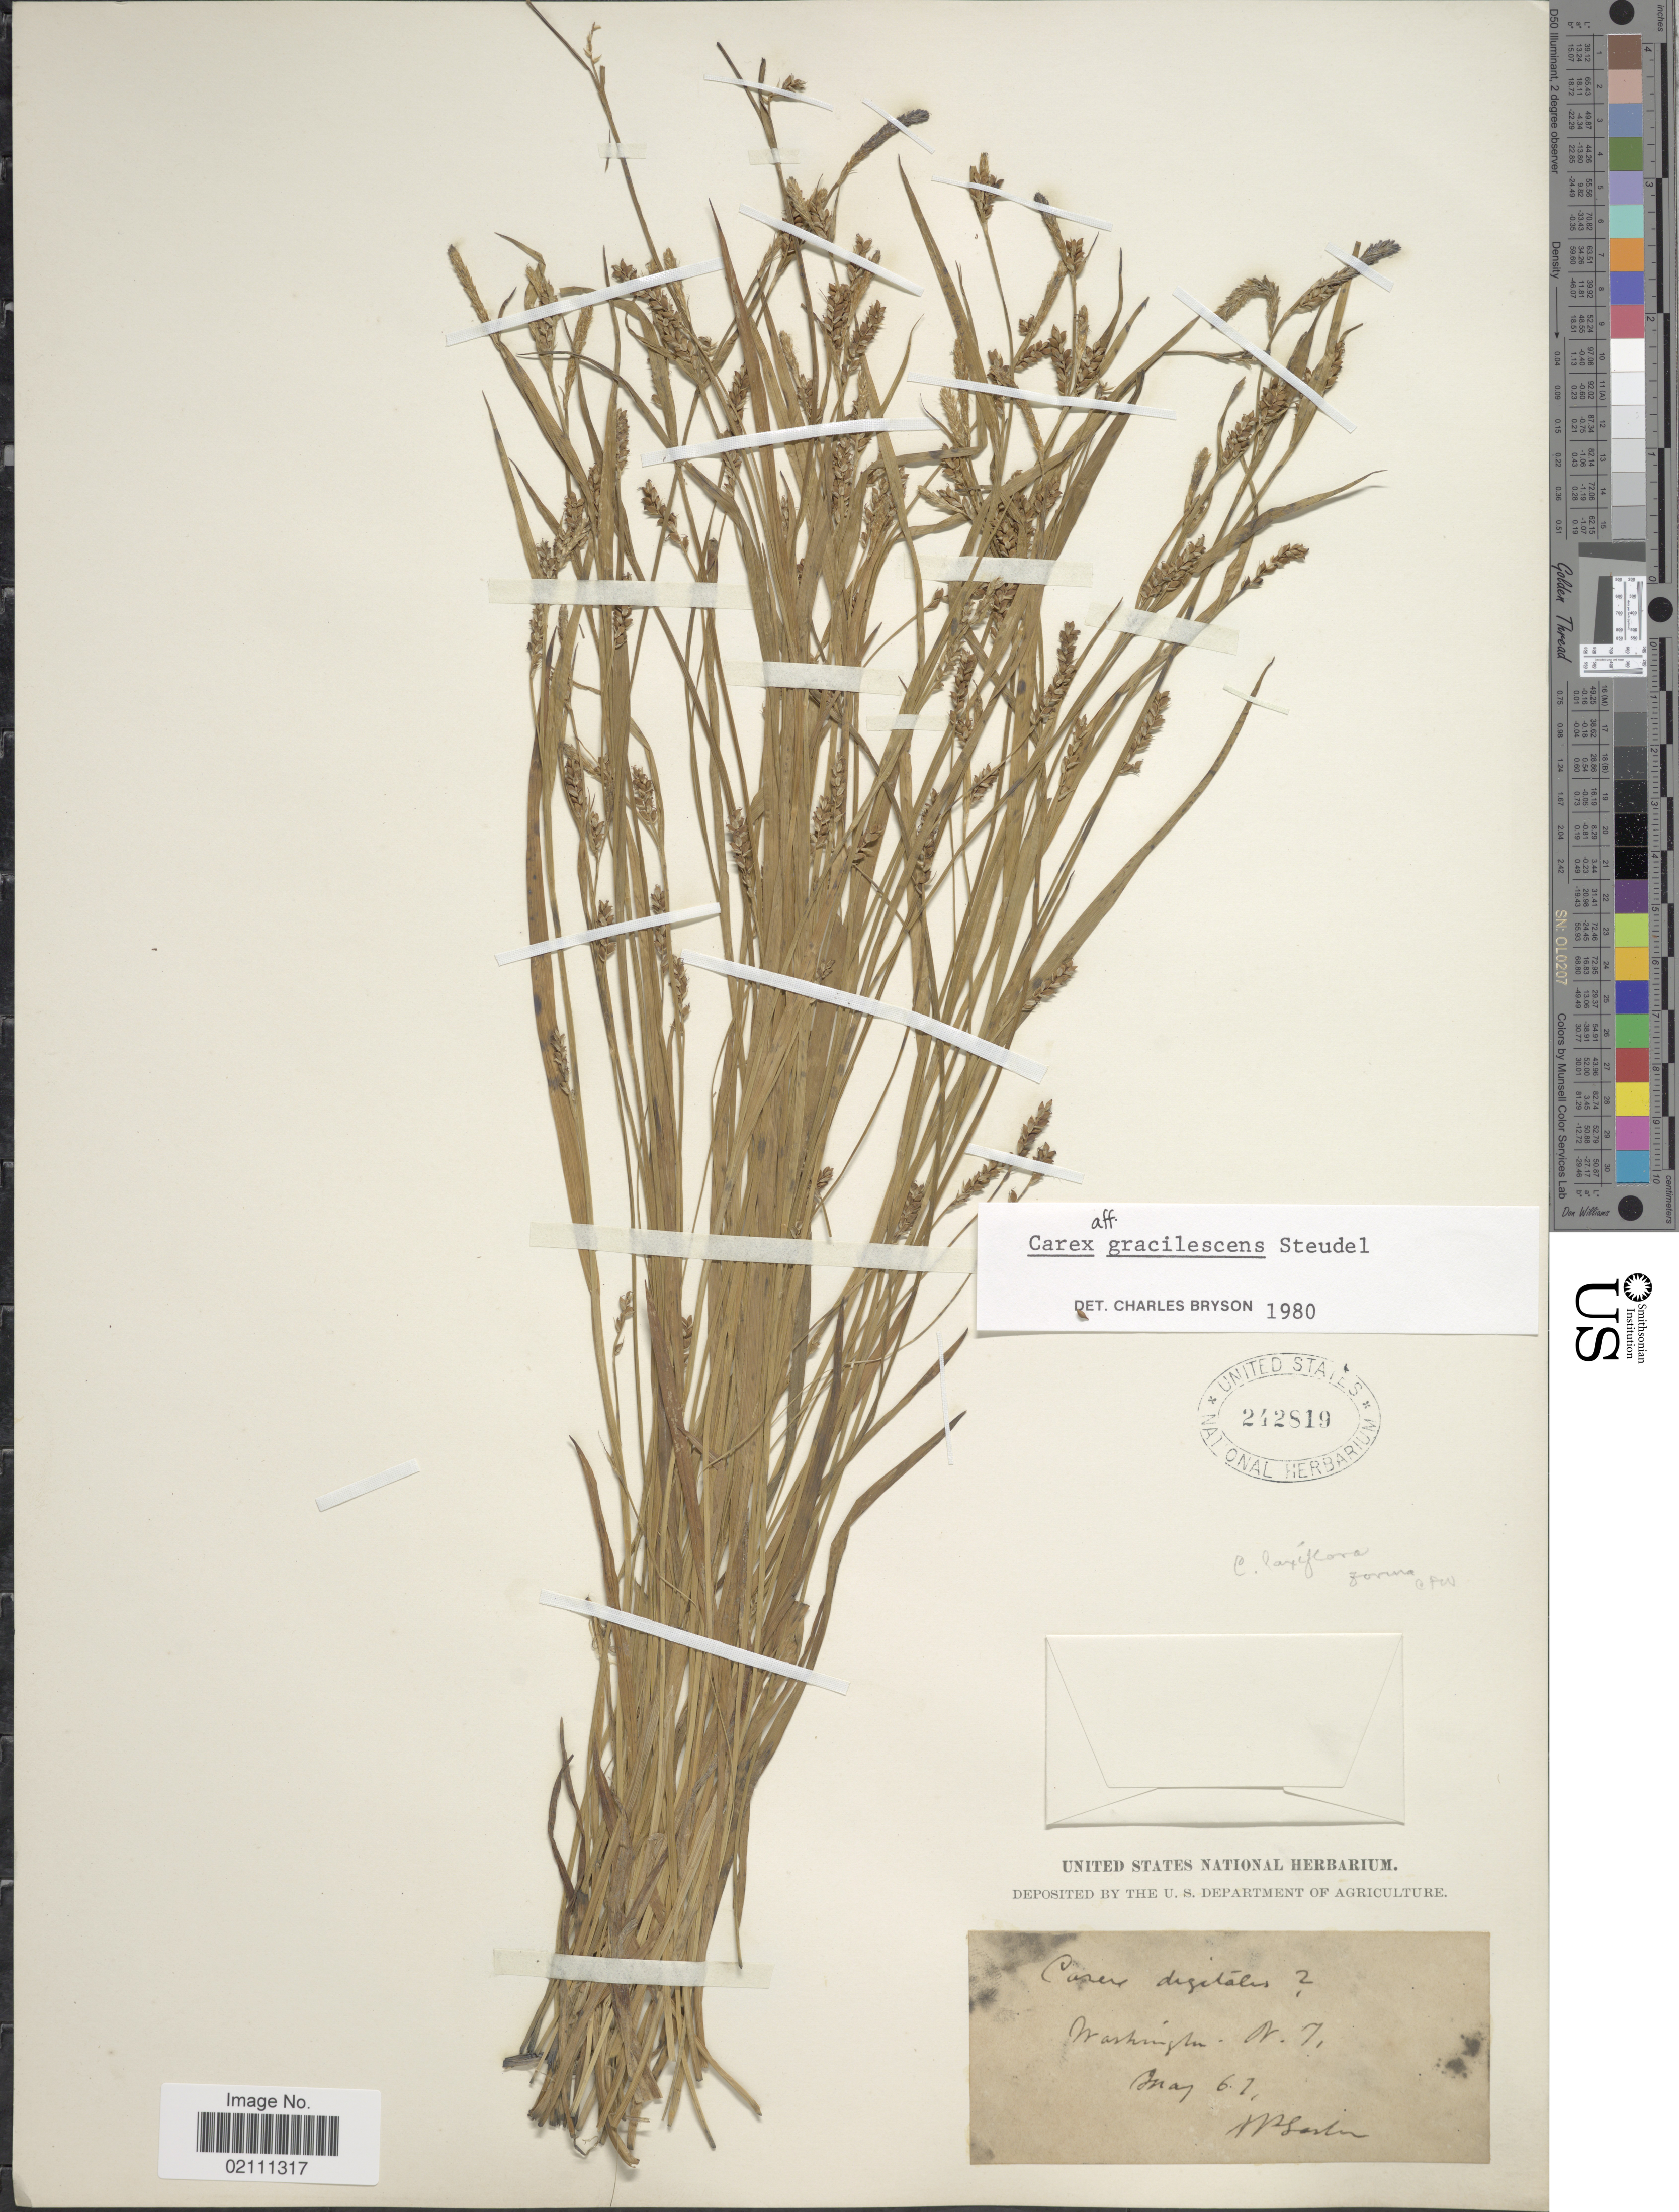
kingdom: Plantae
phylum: Tracheophyta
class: Liliopsida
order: Poales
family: Cyperaceae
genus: Carex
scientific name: Carex gracilescens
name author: Steud.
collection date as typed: May 67 (???)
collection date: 1867-05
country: United States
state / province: Washington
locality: Washington, N.T. [??]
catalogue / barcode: US 242819